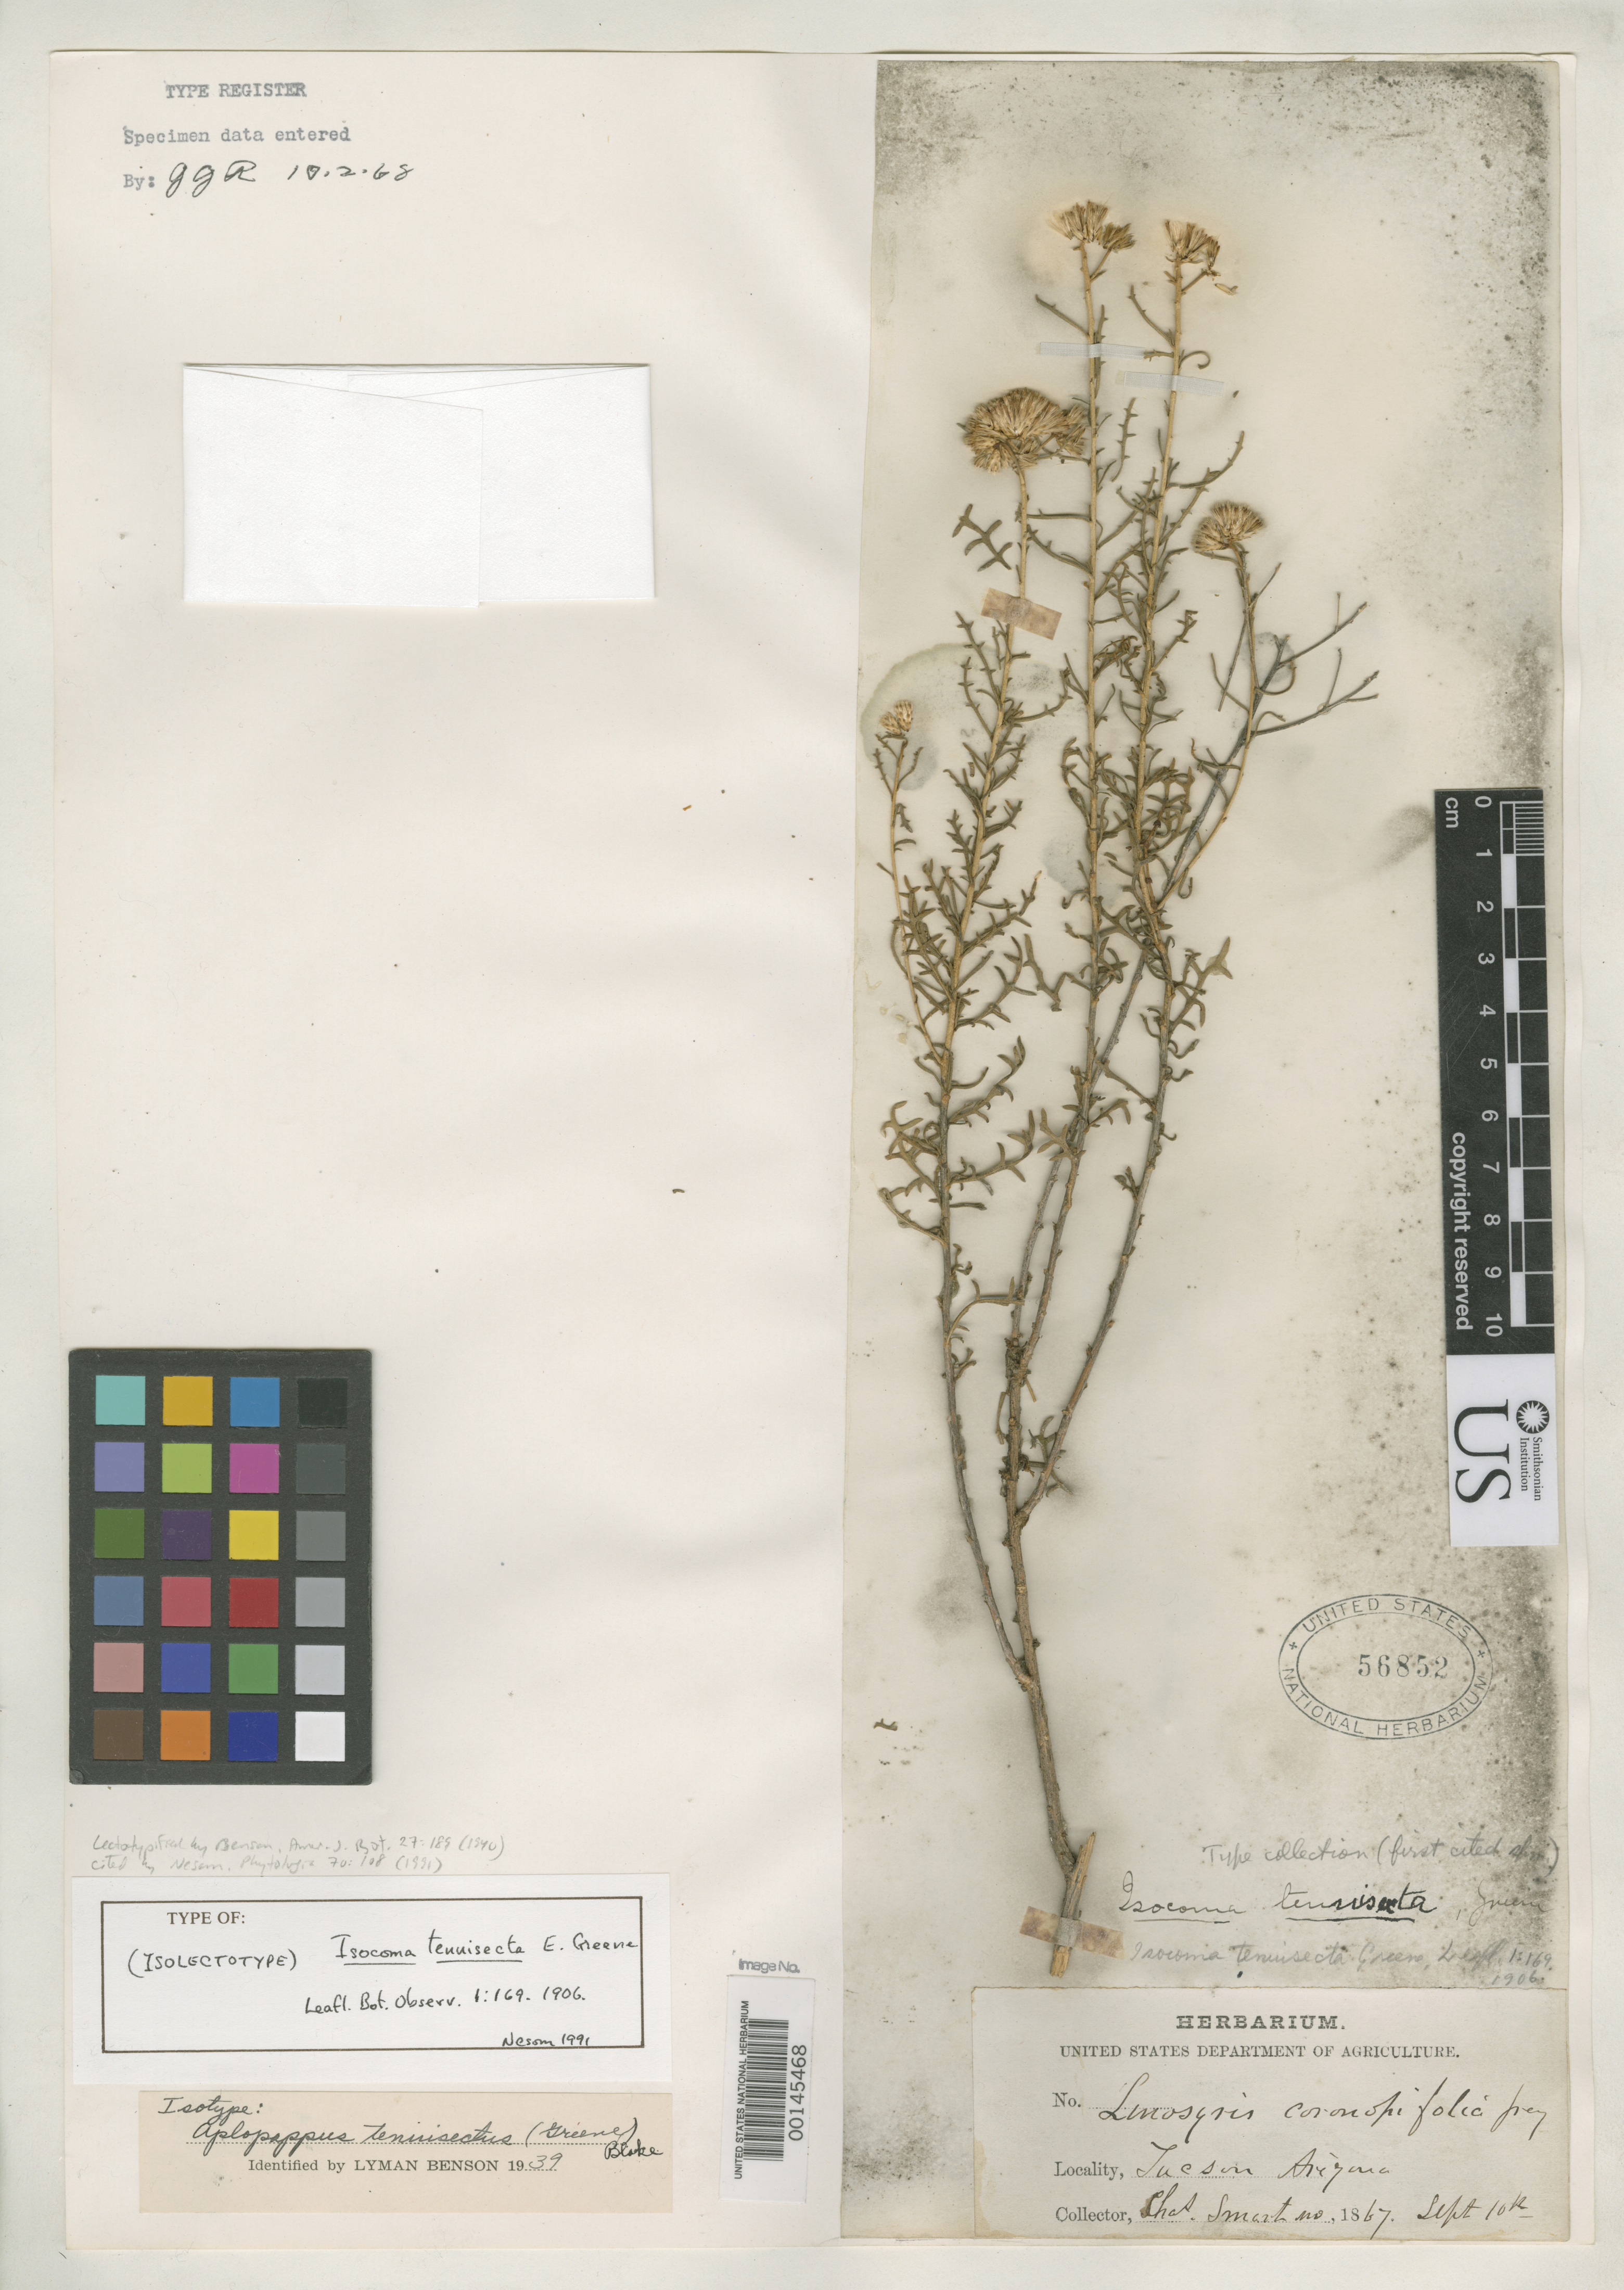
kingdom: Plantae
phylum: Tracheophyta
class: Magnoliopsida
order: Asterales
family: Asteraceae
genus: Isocoma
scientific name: Isocoma tenuisecta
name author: Greene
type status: Isolectotype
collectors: C. Smart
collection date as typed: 10 Sep 1867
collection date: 1867-09-10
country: United States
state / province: Arizona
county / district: Pima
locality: Tucson.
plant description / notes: Cited by Nesom, Phytologia 70: 108 (1991).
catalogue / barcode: US 56852